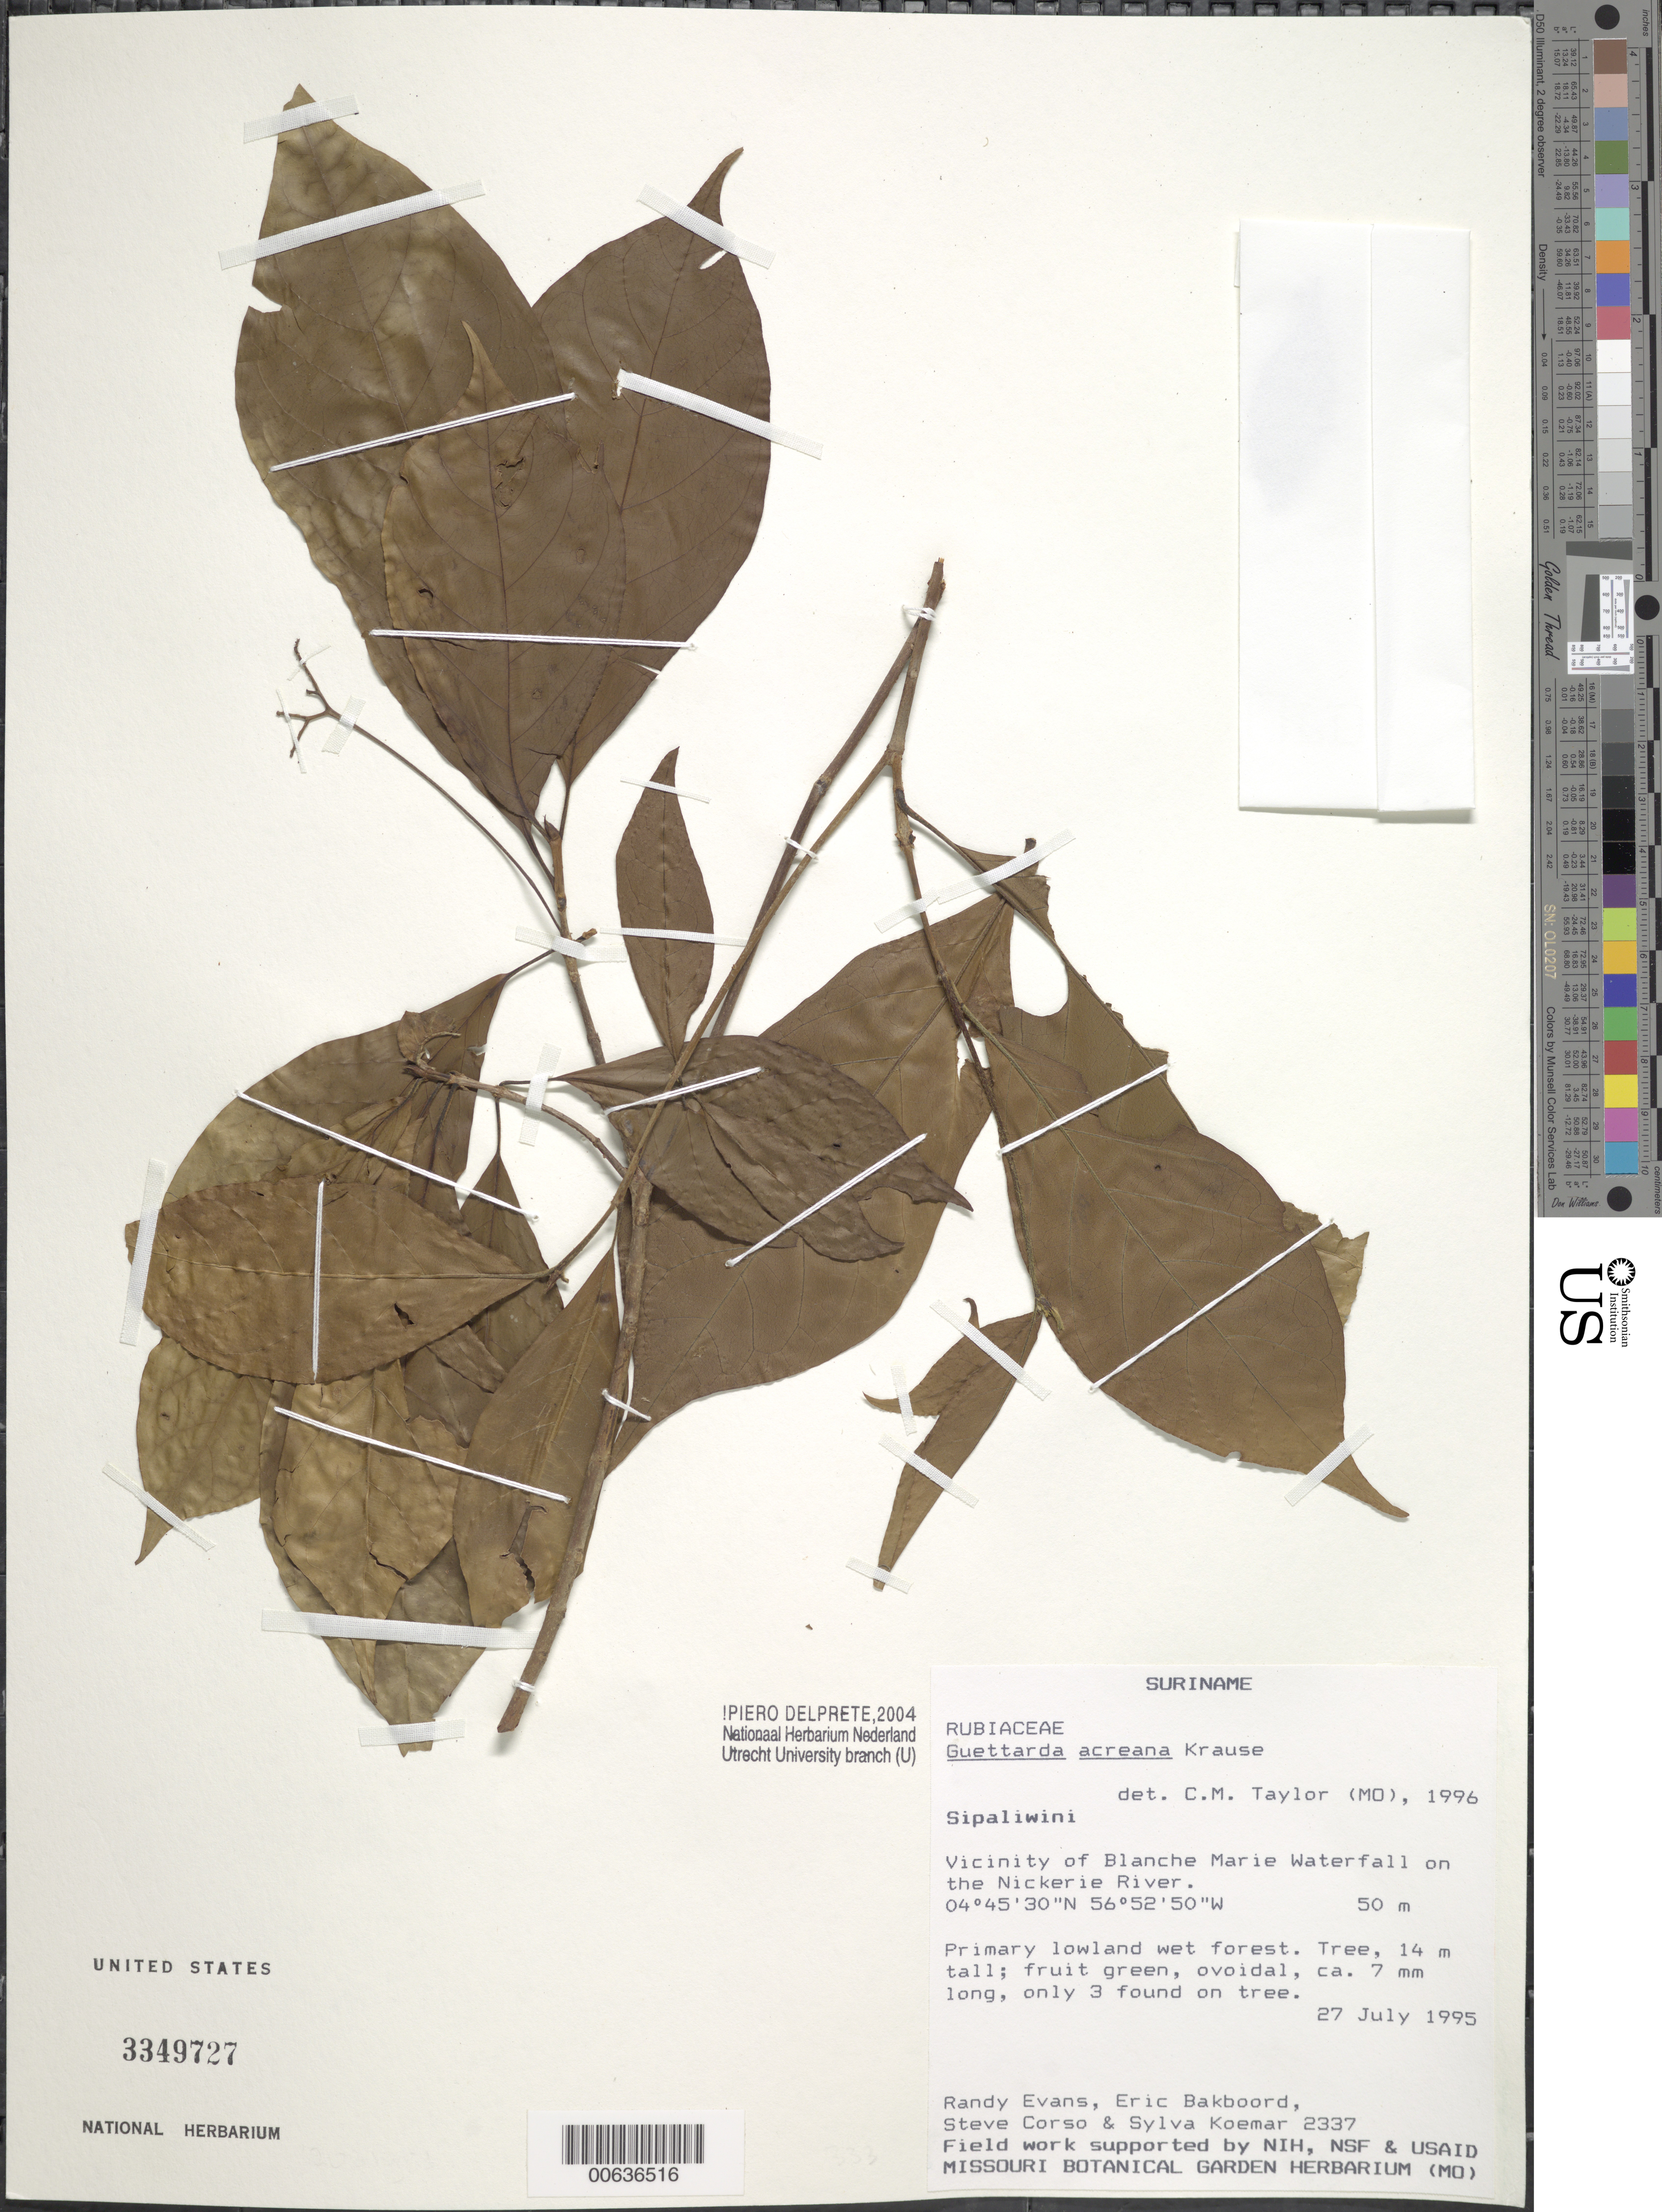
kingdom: Plantae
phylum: Tracheophyta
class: Magnoliopsida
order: Gentianales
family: Rubiaceae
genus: Guettarda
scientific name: Guettarda acreana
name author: K. Krause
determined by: Delprete, P. G., Herb. de Guyane Cay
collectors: R. Evans, E. Bakboord, S. Corso & S. Koemar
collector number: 2337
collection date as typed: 27-Jul-95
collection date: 1995-07-27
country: Suriname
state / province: Sipaliwini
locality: Blanche Marie Waterfall, vic., on Nickerie R.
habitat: Primary lowland wet forest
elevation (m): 50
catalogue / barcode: US 3349727